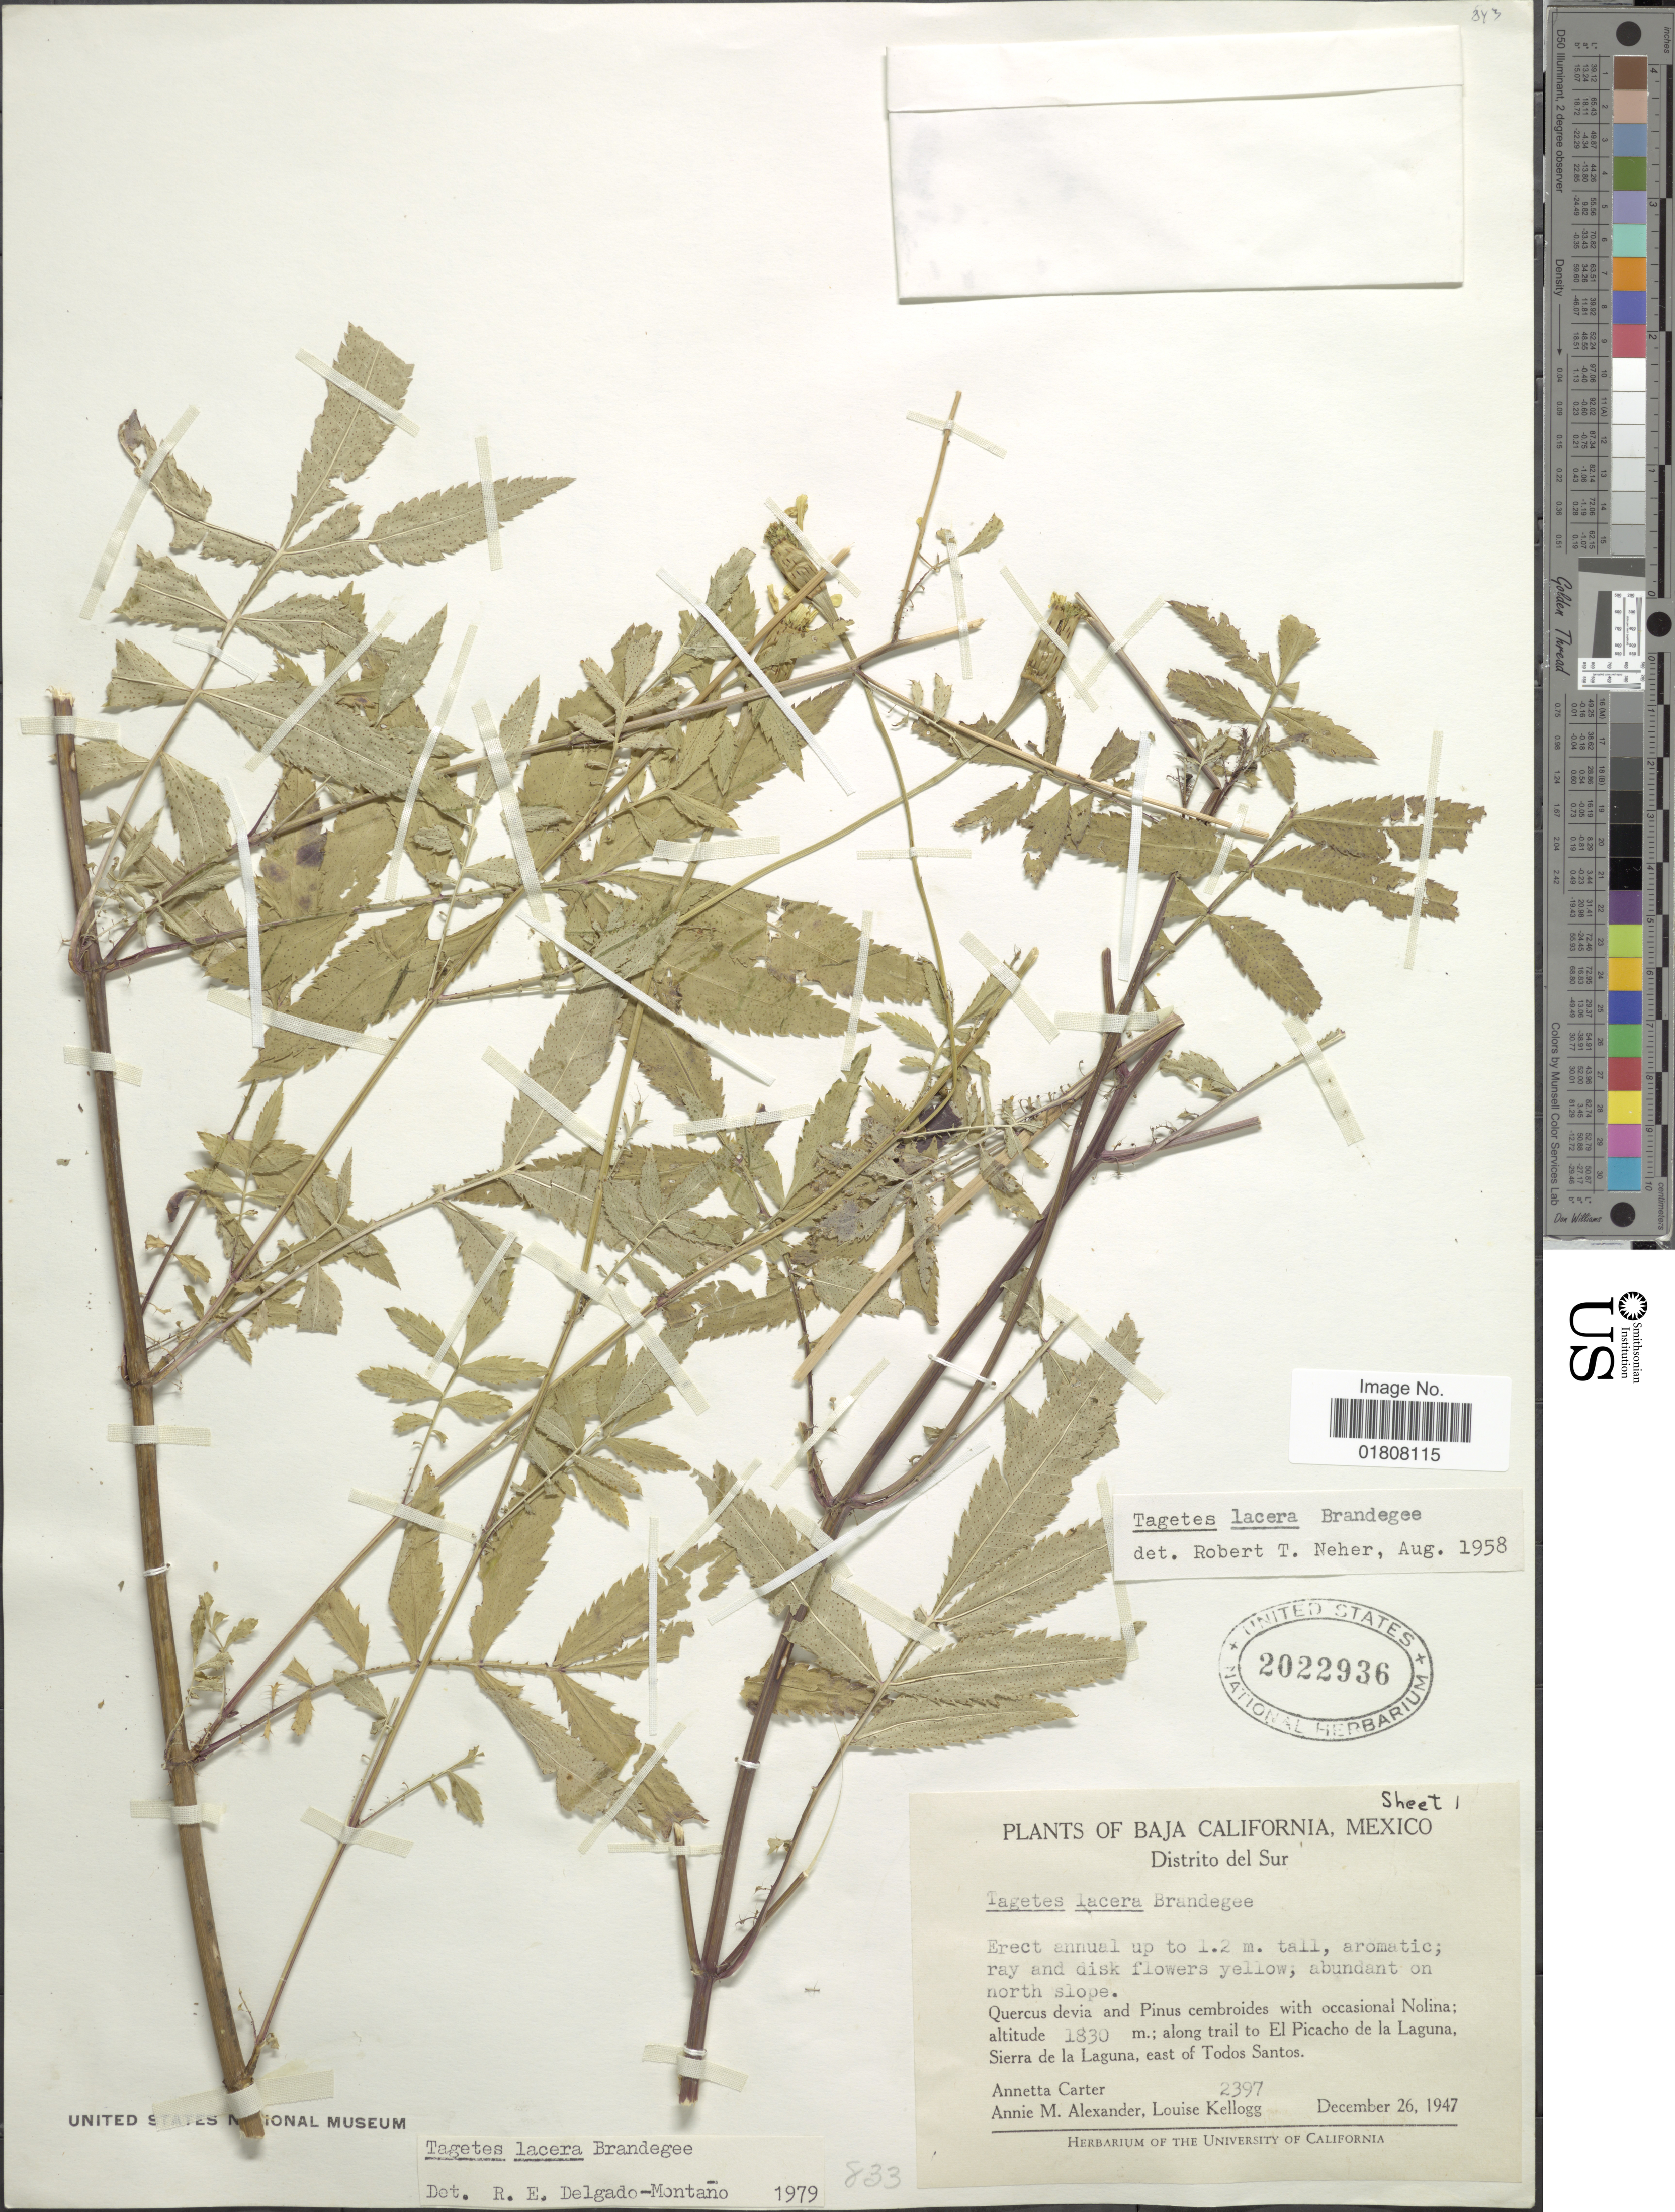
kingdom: Plantae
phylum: Tracheophyta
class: Magnoliopsida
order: Asterales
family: Asteraceae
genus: Tagetes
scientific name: Tagetes lacera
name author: Brandegee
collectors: A. M. Carter, A. M. Alexander & L. Kellogg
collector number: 2397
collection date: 1947-12-26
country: Mexico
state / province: Baja California Sur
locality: Distrito del Sur, along trail to El Pichaco de la Laguna, sierra de la Laguna, east of Todos Santos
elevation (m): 1830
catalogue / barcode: US 2022936